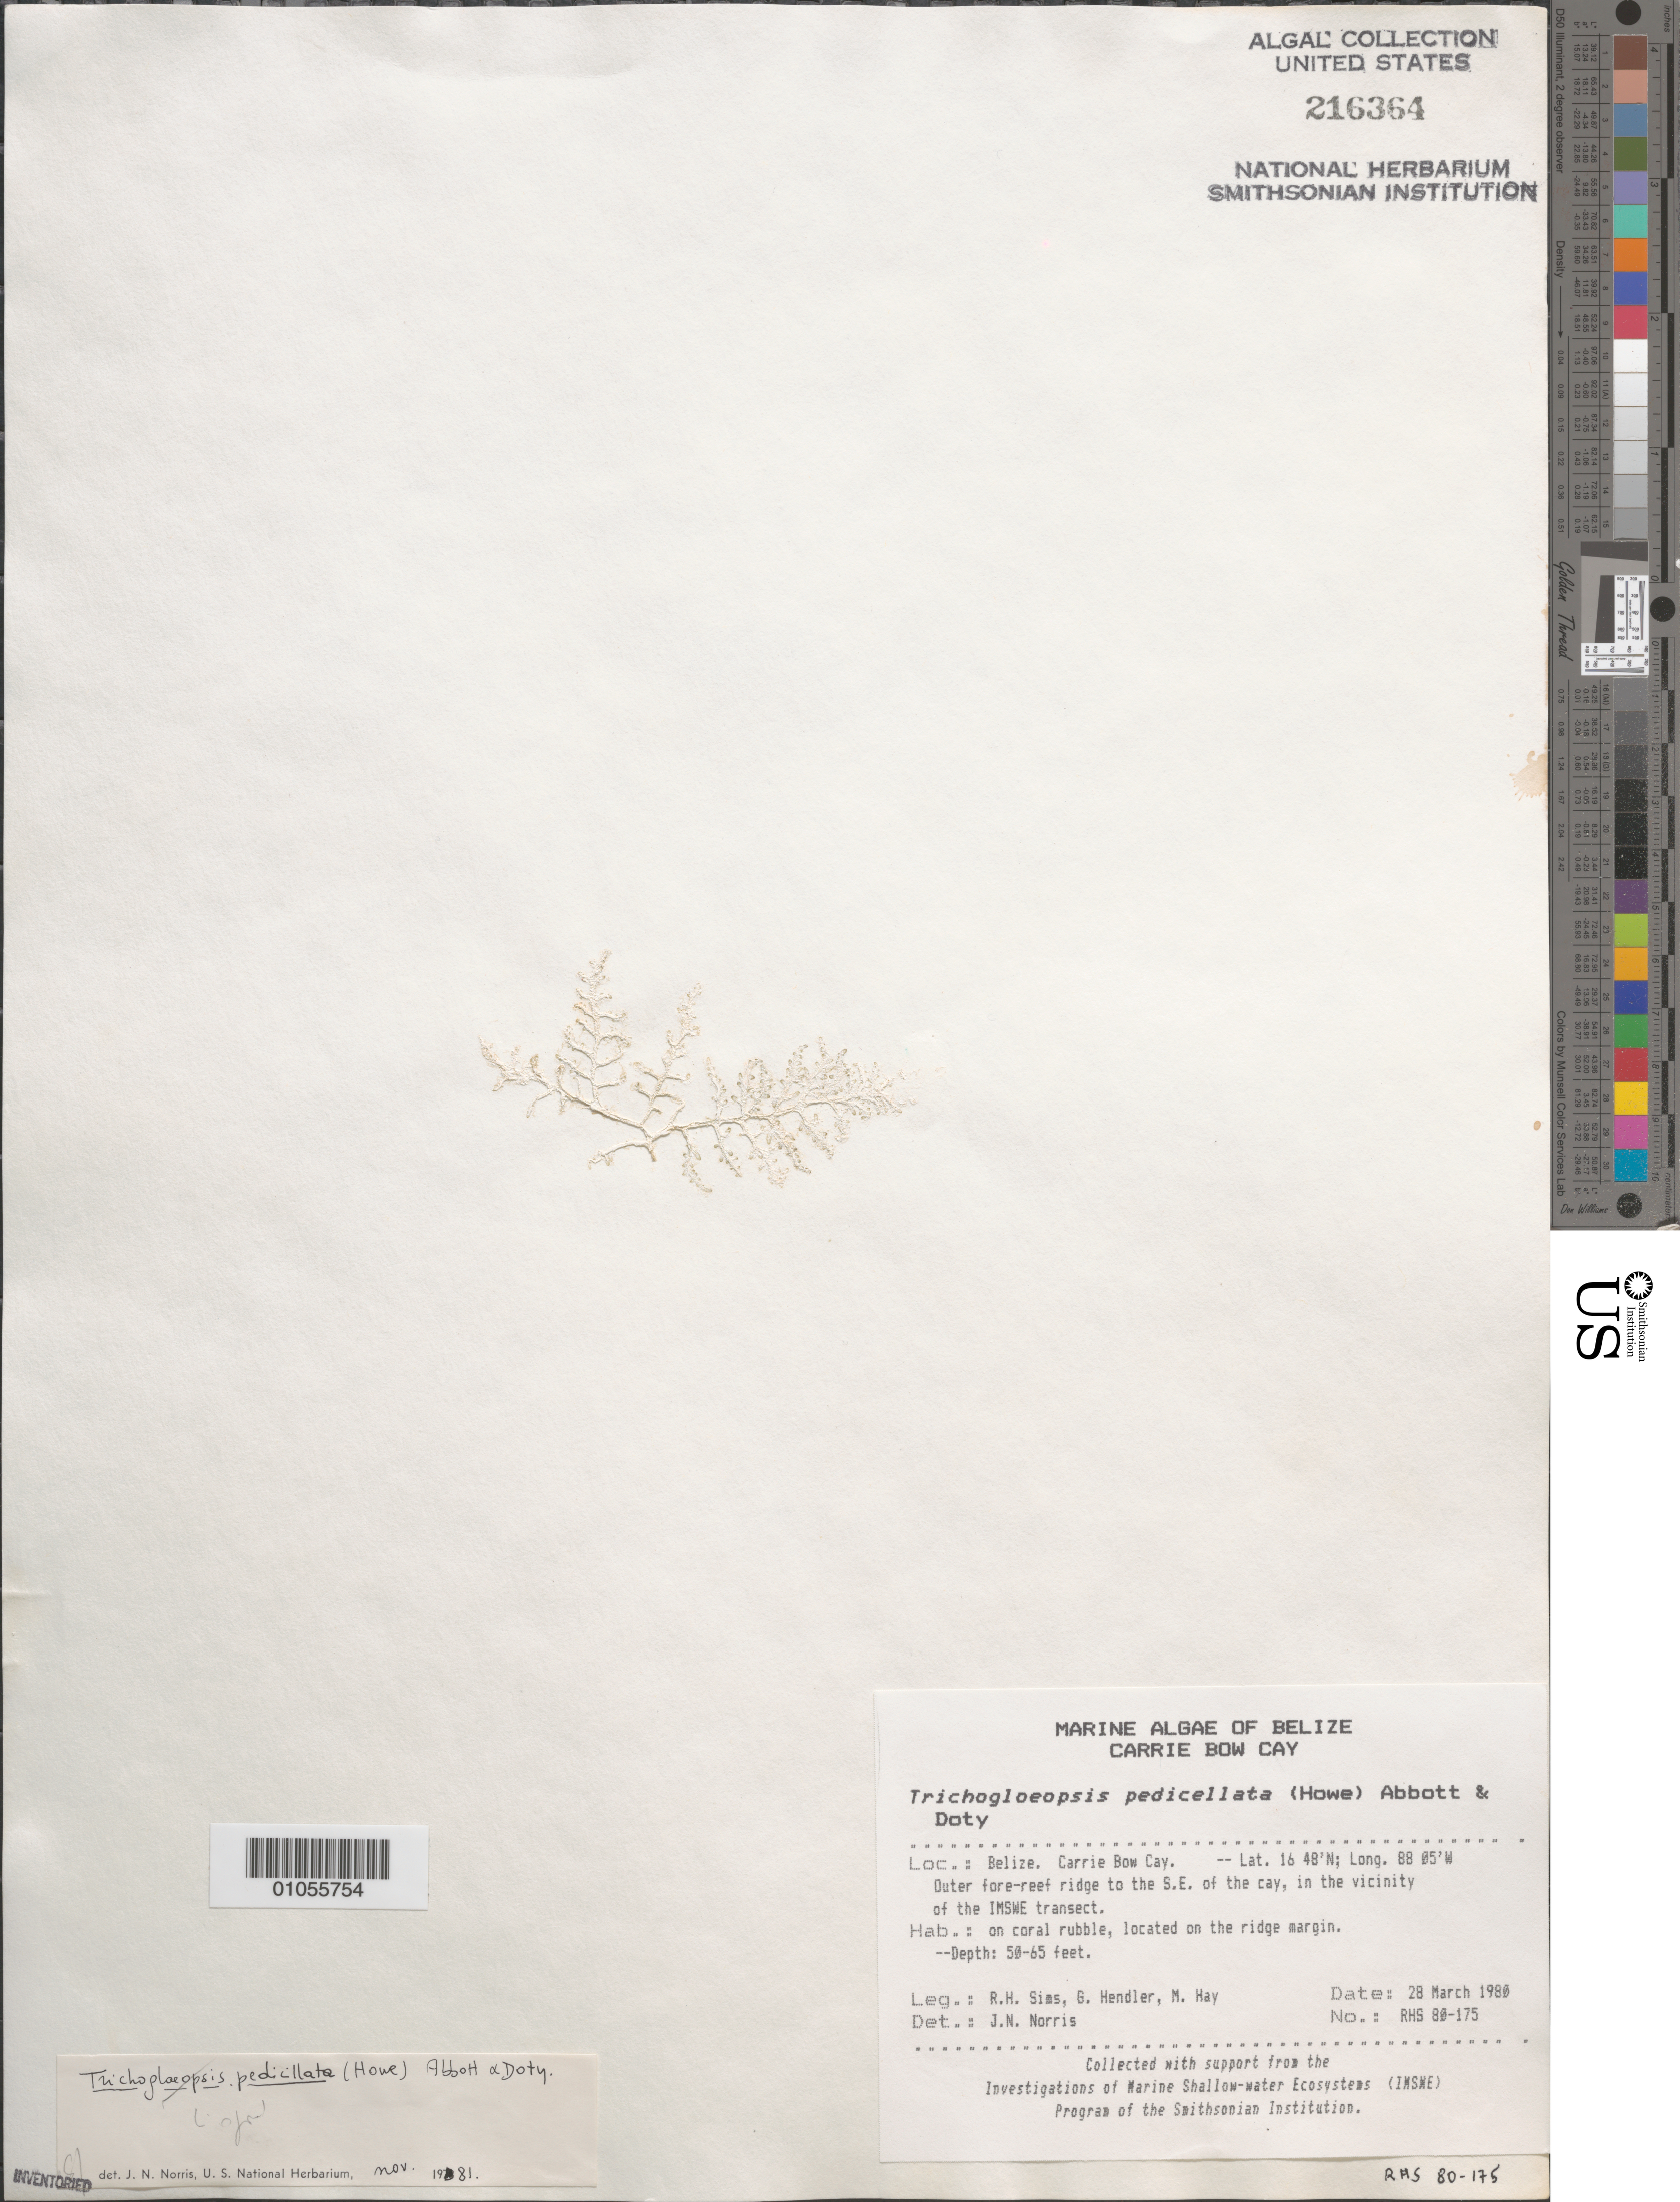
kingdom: Plantae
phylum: Rhodophyta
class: Florideophyceae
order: Nemaliales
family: Liagoraceae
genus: Trichogloeopsis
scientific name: Trichogloeopsis pedicellata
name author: (M. Howe in Britton & Millsp.) I.A. Abbott & Doty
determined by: Norris, James N.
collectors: R. H. Sims, G. Hendler & M. E. Hay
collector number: RHS 80-175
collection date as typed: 28 Mar 1980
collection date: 1980-03-28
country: Belize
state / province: Stann Creek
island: Carrie Bow Cay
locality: Southeast of Carrie Bow Cay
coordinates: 16 48'N, 88 05'W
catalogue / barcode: US 216364